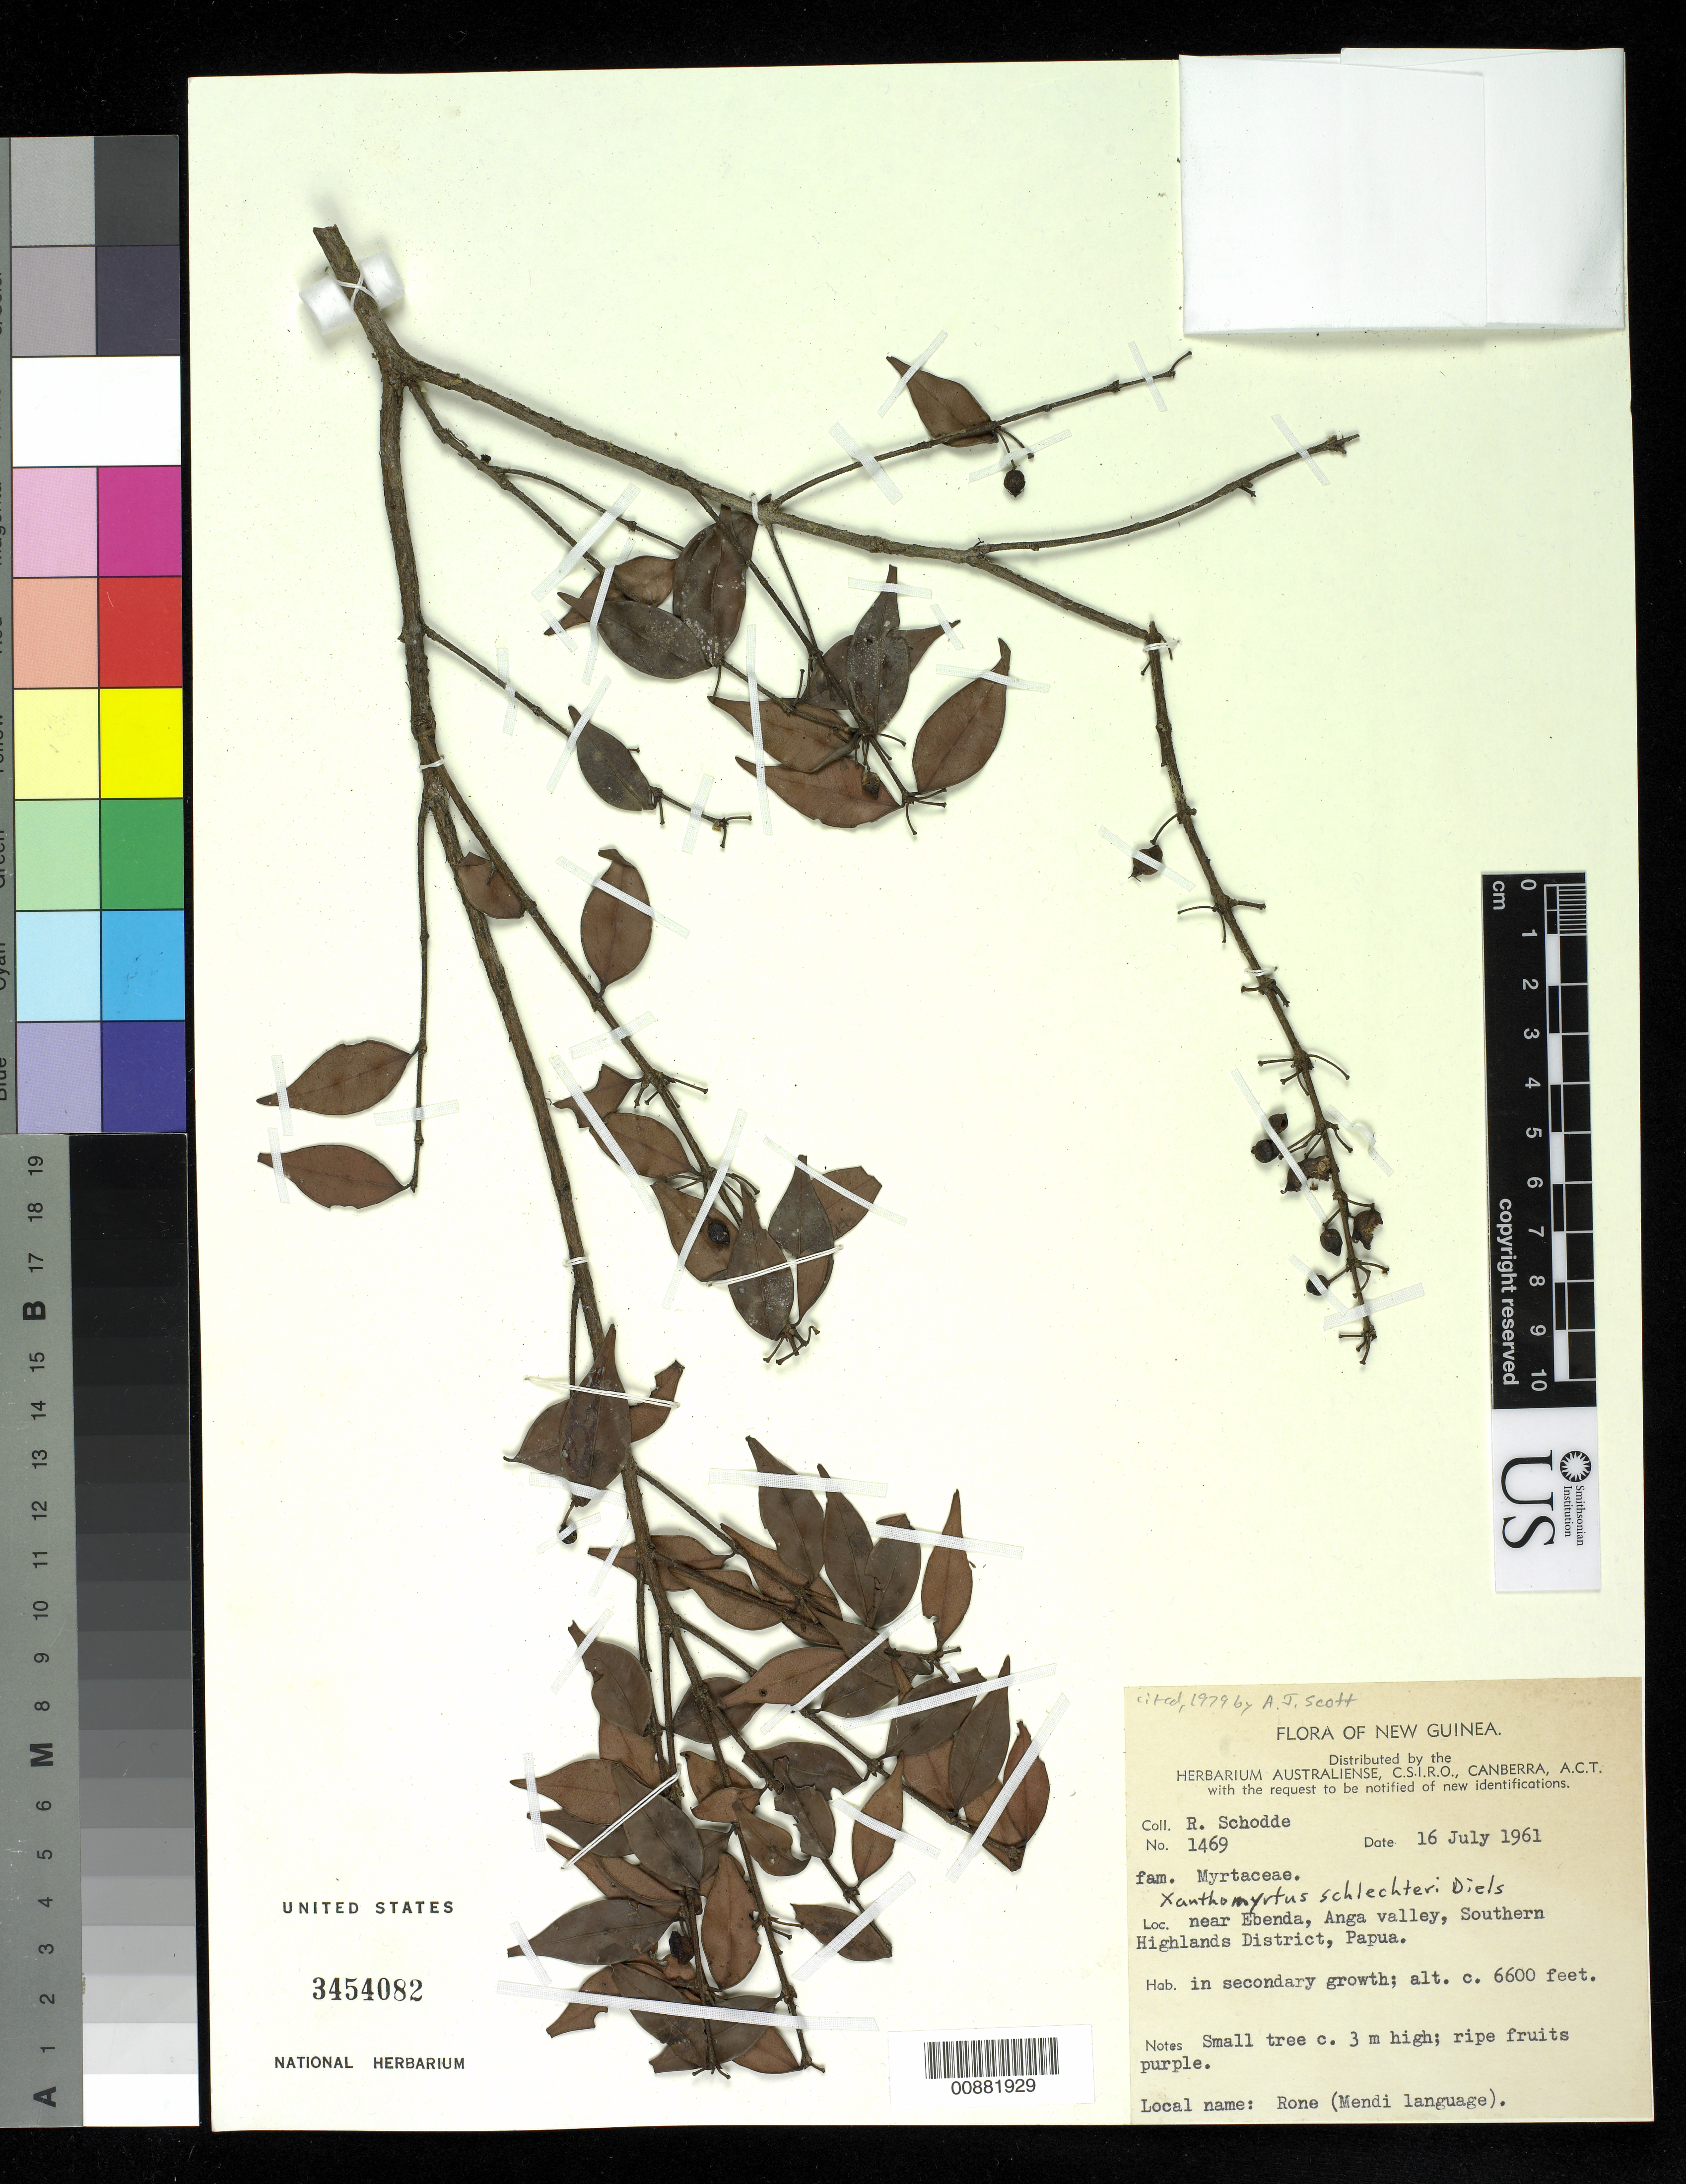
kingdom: Plantae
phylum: Tracheophyta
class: Magnoliopsida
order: Myrtales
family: Myrtaceae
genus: Xanthomyrtus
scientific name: Xanthomyrtus schlechteri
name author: Diels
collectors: R. Schodde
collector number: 1469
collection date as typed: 16 Jul 1961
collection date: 1961-07-16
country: Papua New Guinea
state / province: Southern Highlands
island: New Guinea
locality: near Ebenda, Anga valley, Southern Highlands District.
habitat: in secondary growth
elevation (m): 2012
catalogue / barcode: US 3454082